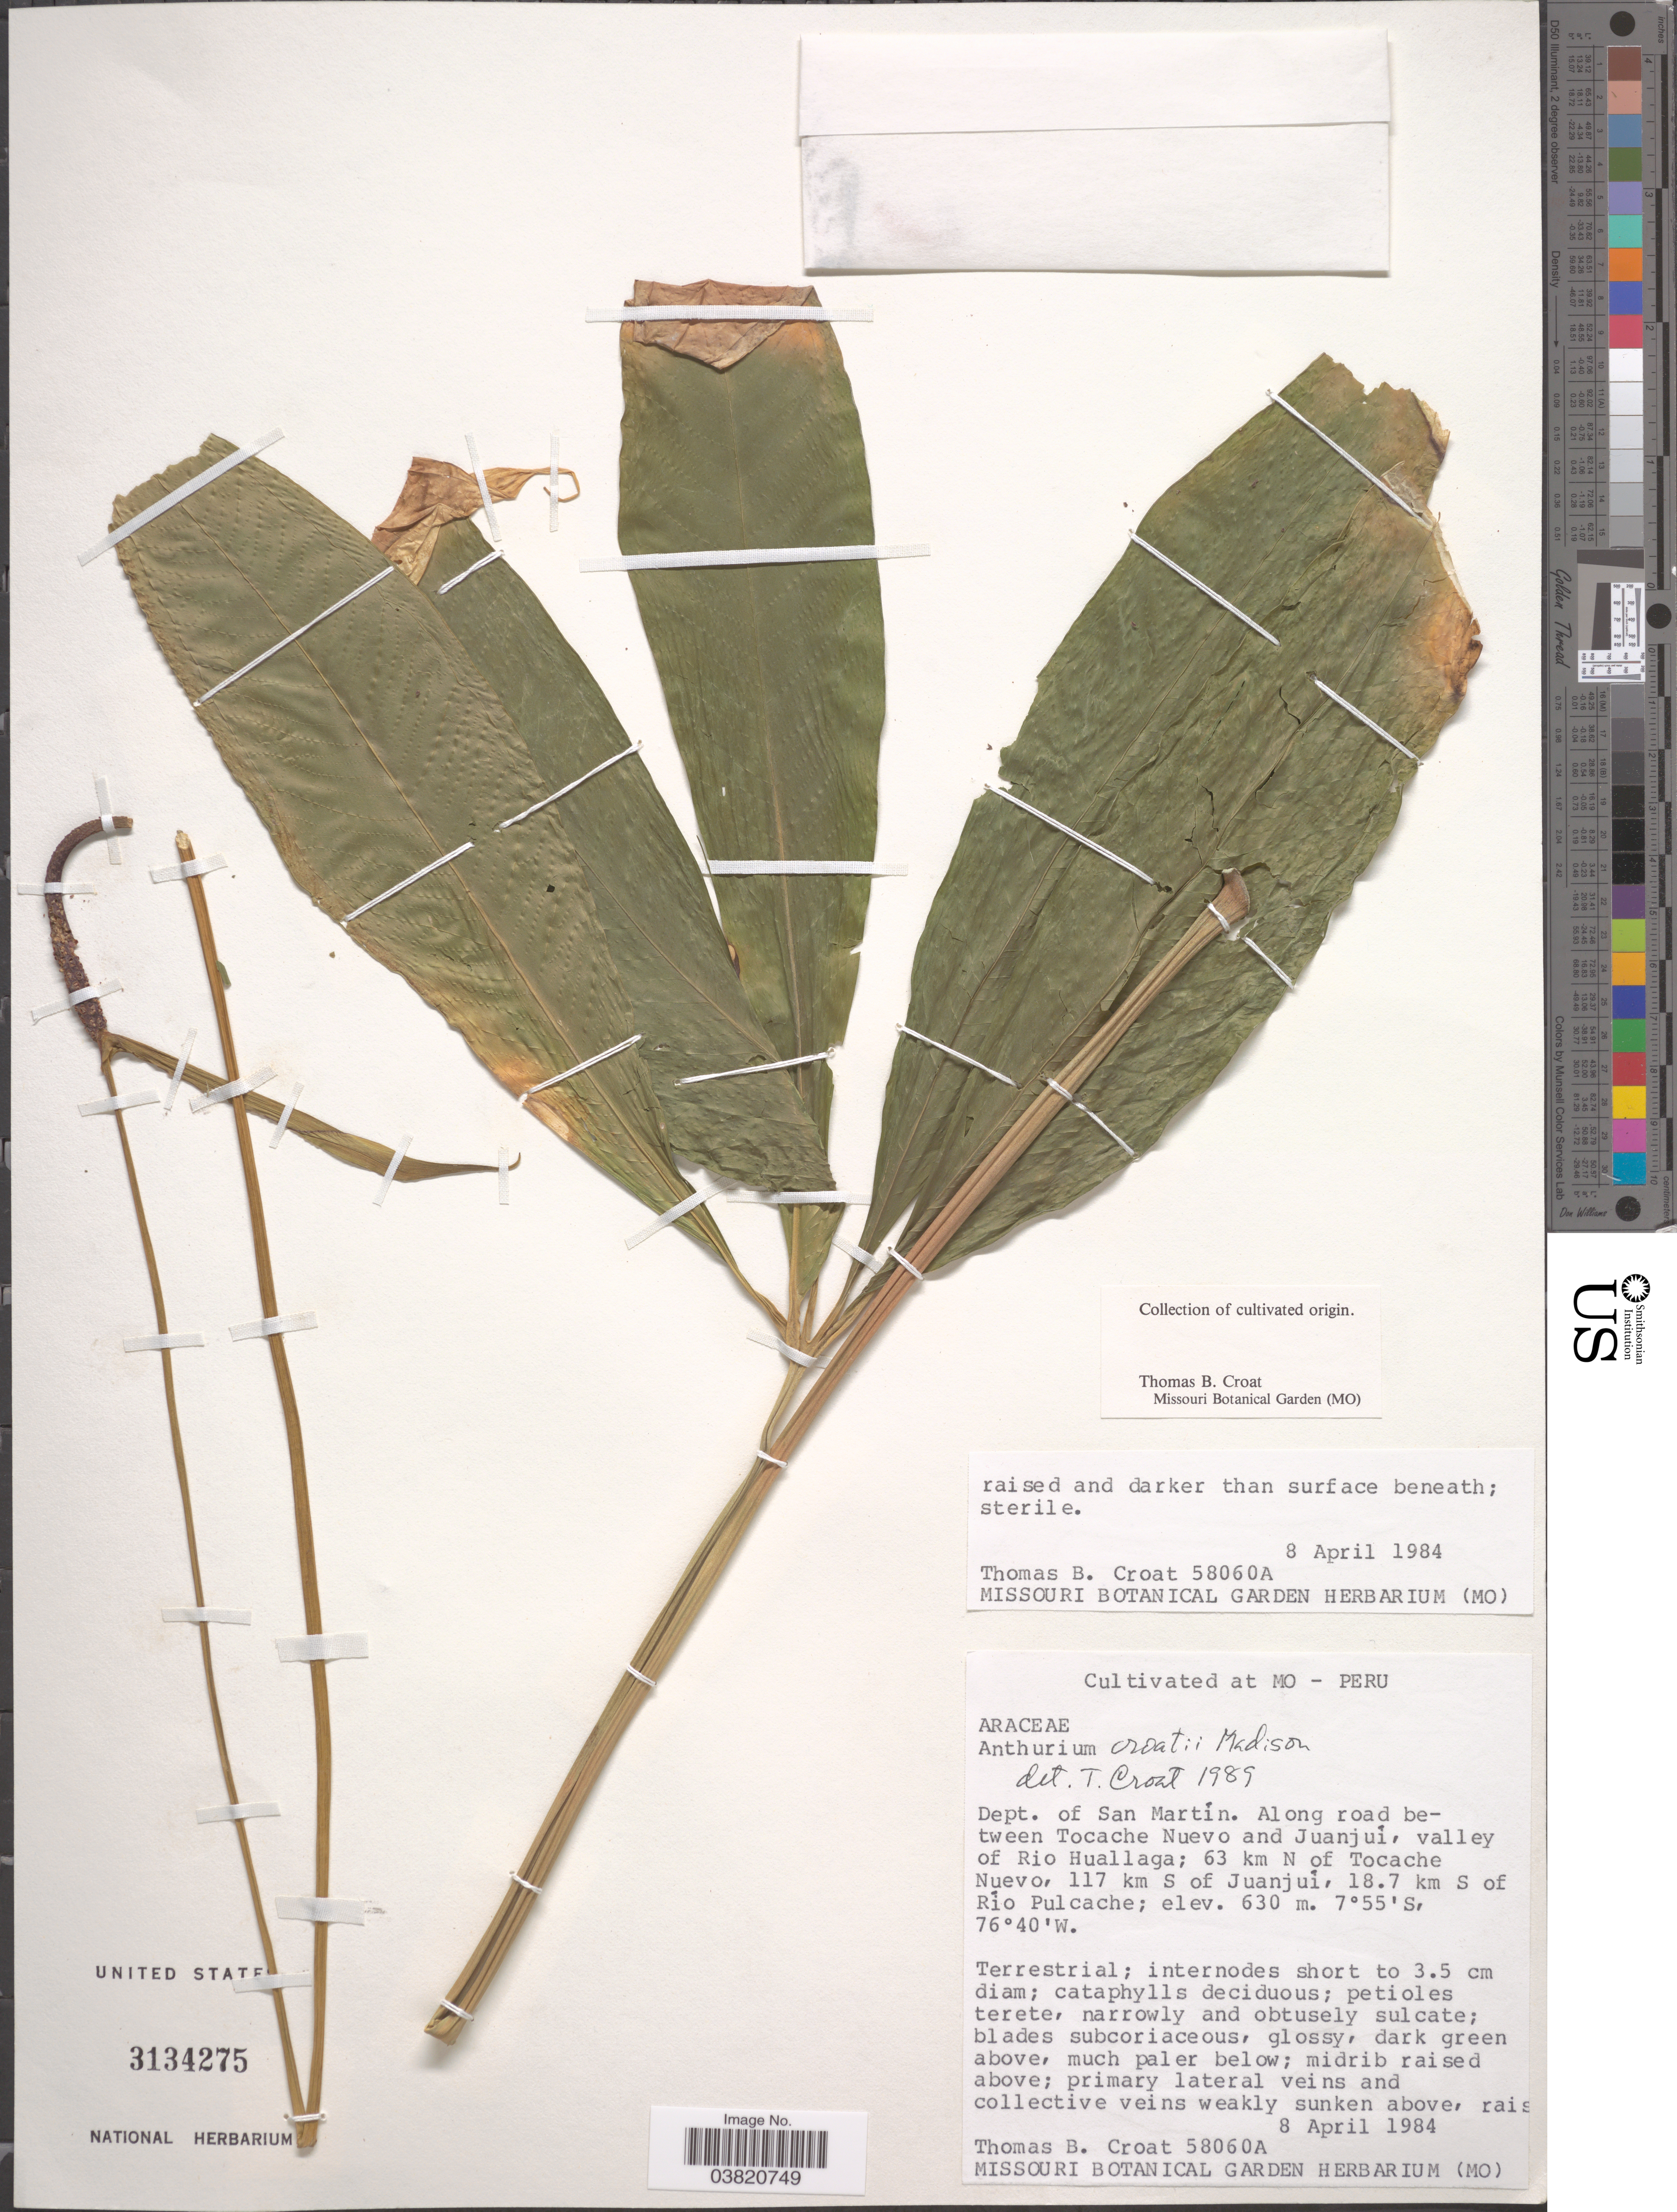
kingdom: Plantae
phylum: Tracheophyta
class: Liliopsida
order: Alismatales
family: Araceae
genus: Anthurium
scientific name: Anthurium croatii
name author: Madison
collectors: T. B. Croat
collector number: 58060A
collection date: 1984-04-08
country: Peru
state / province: San Martín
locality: Dept. of San Martín. Along road between Tocache Nuevo and Juanjuí, valley of Rio Huallaga; 63 km N of Tocache Nuevo, 117 km S of Juanjuí, 18.7 km S of Río Pulcache.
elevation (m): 630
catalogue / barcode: US 3134275